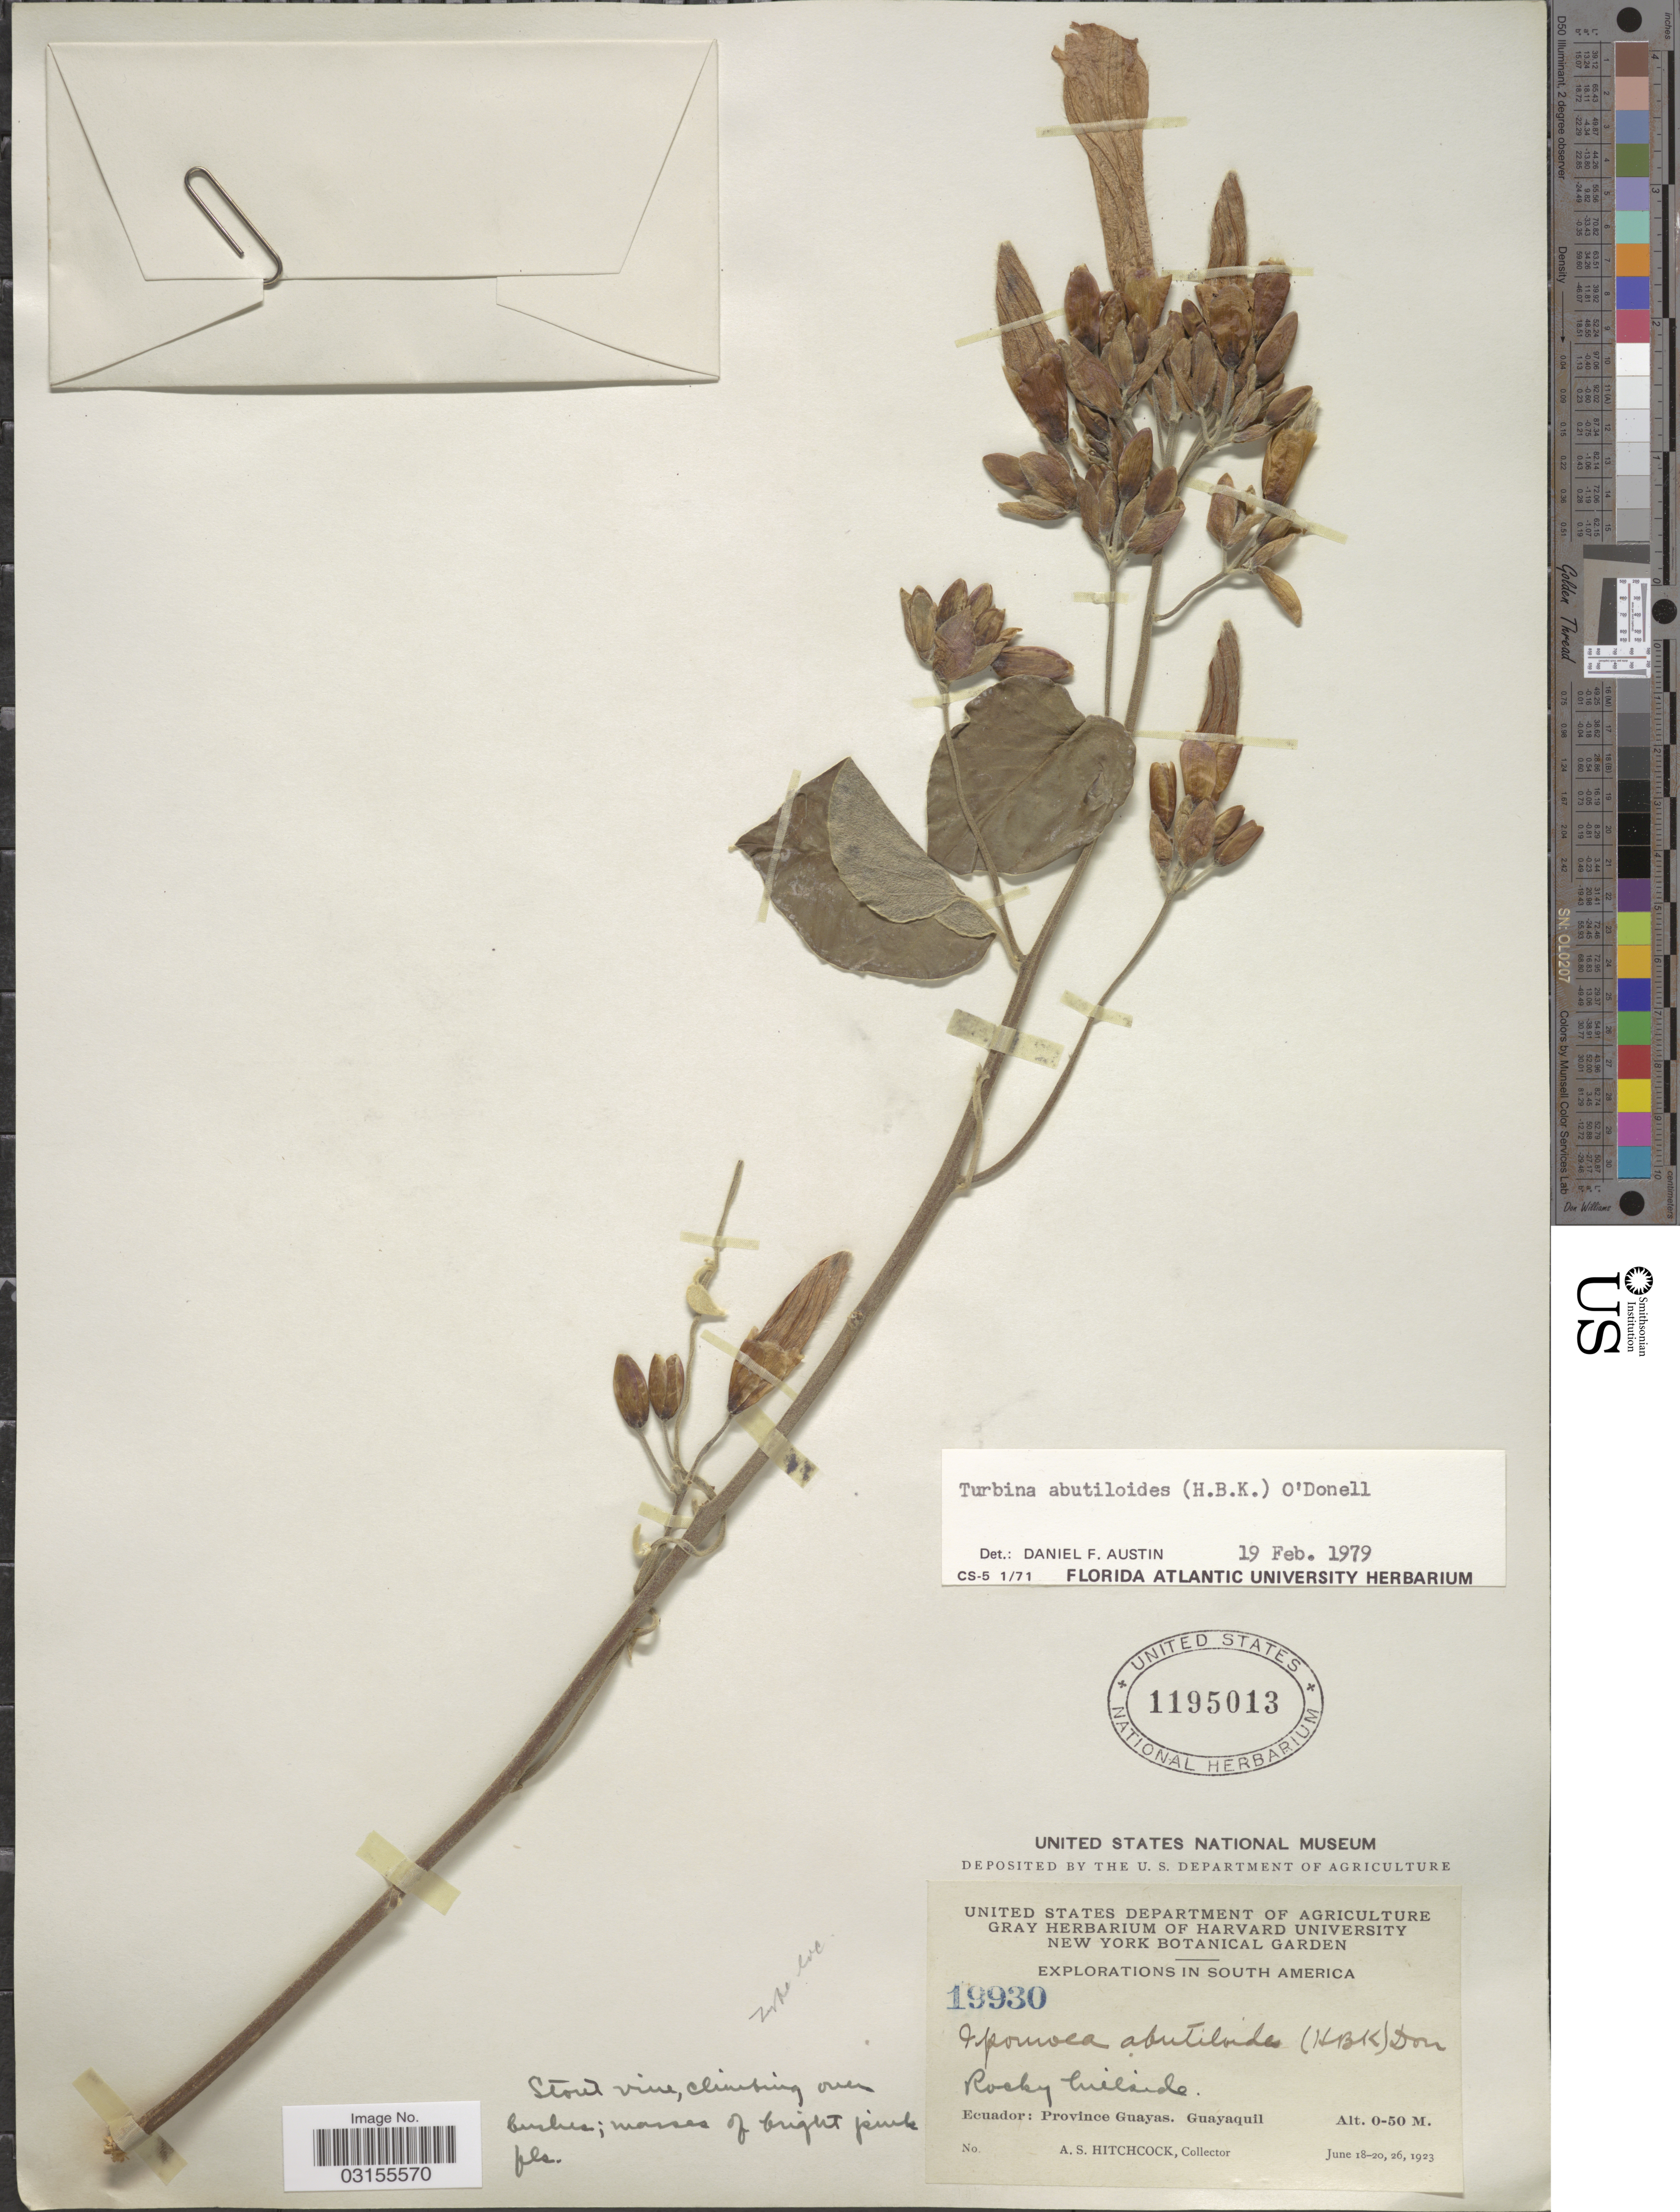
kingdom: Plantae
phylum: Tracheophyta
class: Magnoliopsida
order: Solanales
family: Convolvulaceae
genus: Turbina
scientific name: Turbina abutiloides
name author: (Kunth) O'Donell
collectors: A. S. Hitchcock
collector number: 19930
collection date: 1923-06-18/1923-06-26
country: Ecuador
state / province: Guayas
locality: Guayaquil.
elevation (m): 0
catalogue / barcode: US 1195013